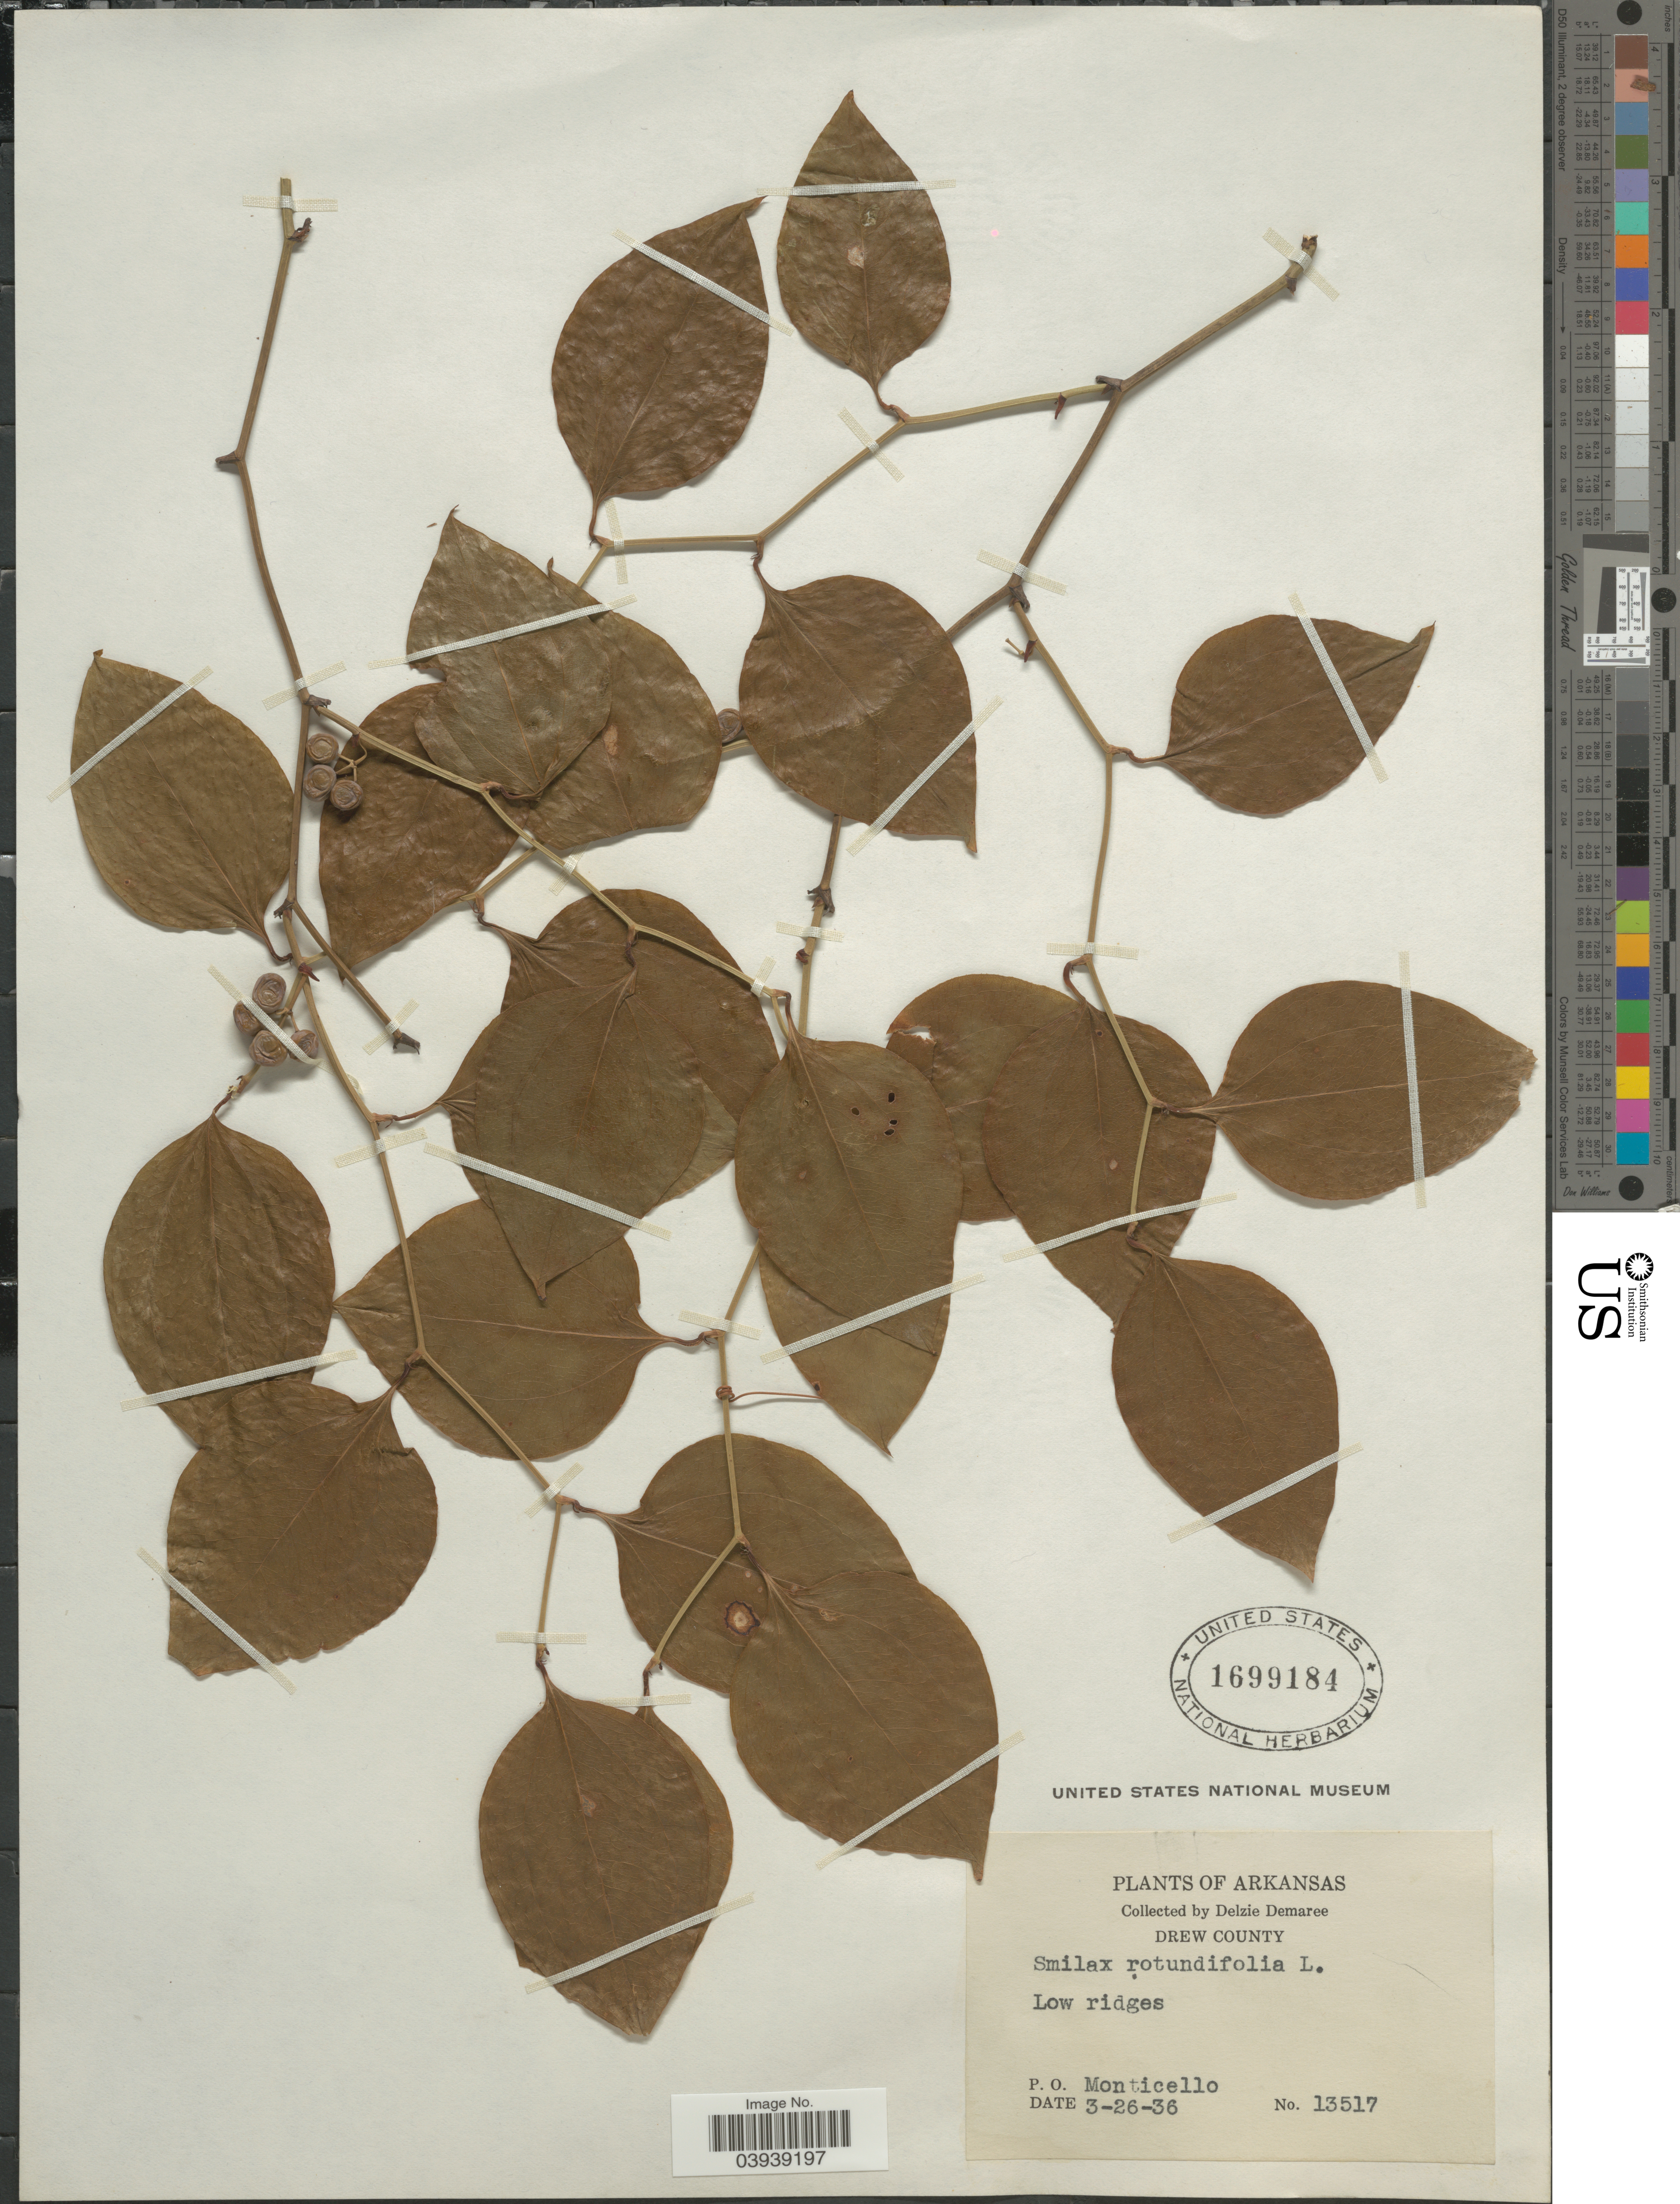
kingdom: Plantae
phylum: Tracheophyta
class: Liliopsida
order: Liliales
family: Smilacaceae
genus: Smilax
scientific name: Smilax rotundifolia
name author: L.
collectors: D. Demaree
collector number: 13517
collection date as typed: Transcribed d/m/y: 26/3/36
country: United States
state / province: Arkansas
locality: Drew County. Low ridges. P. O. Monticello.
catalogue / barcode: US 1699184